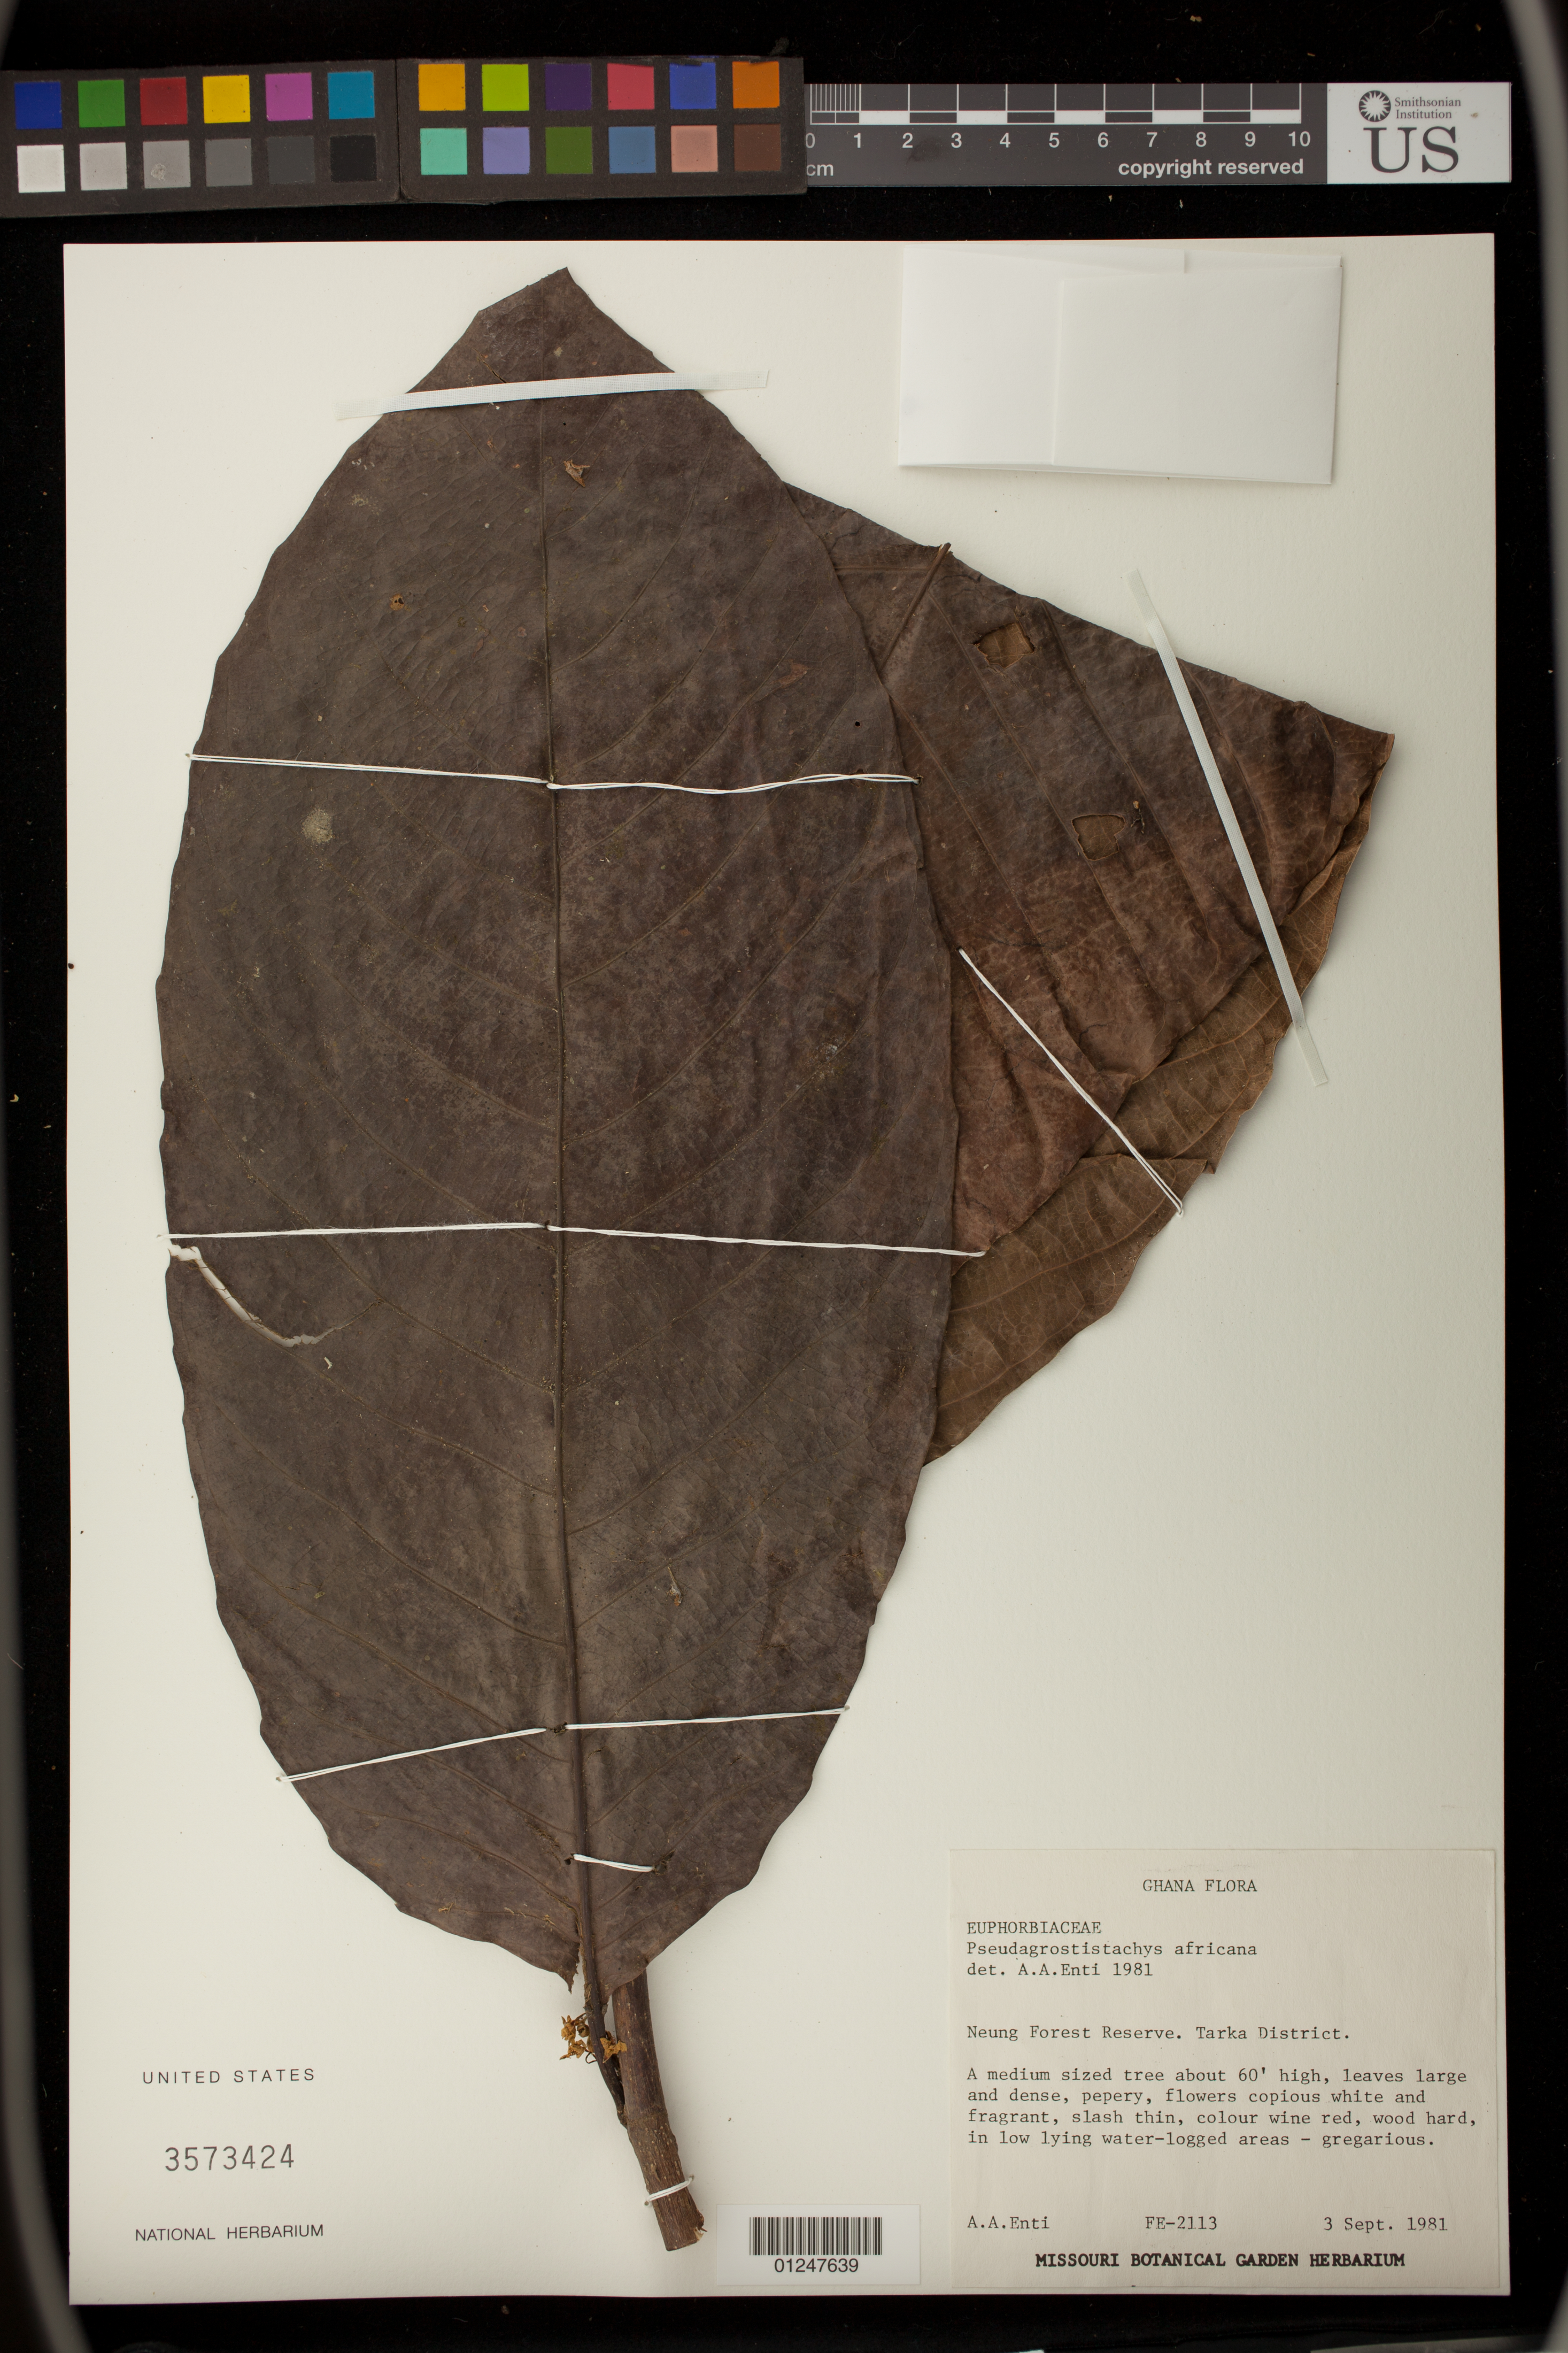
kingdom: Plantae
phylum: Tracheophyta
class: Magnoliopsida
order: Malpighiales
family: Euphorbiaceae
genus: Pseudagrostistachys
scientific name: Pseudagrostistachys africana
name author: (Müll. Arg.) Pax & K. Hoffm.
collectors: A. Enti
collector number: FE-2113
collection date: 1981-09-03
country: Ghana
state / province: Western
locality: Neung Forest Reserve. Tarka District.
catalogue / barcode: US 3573424